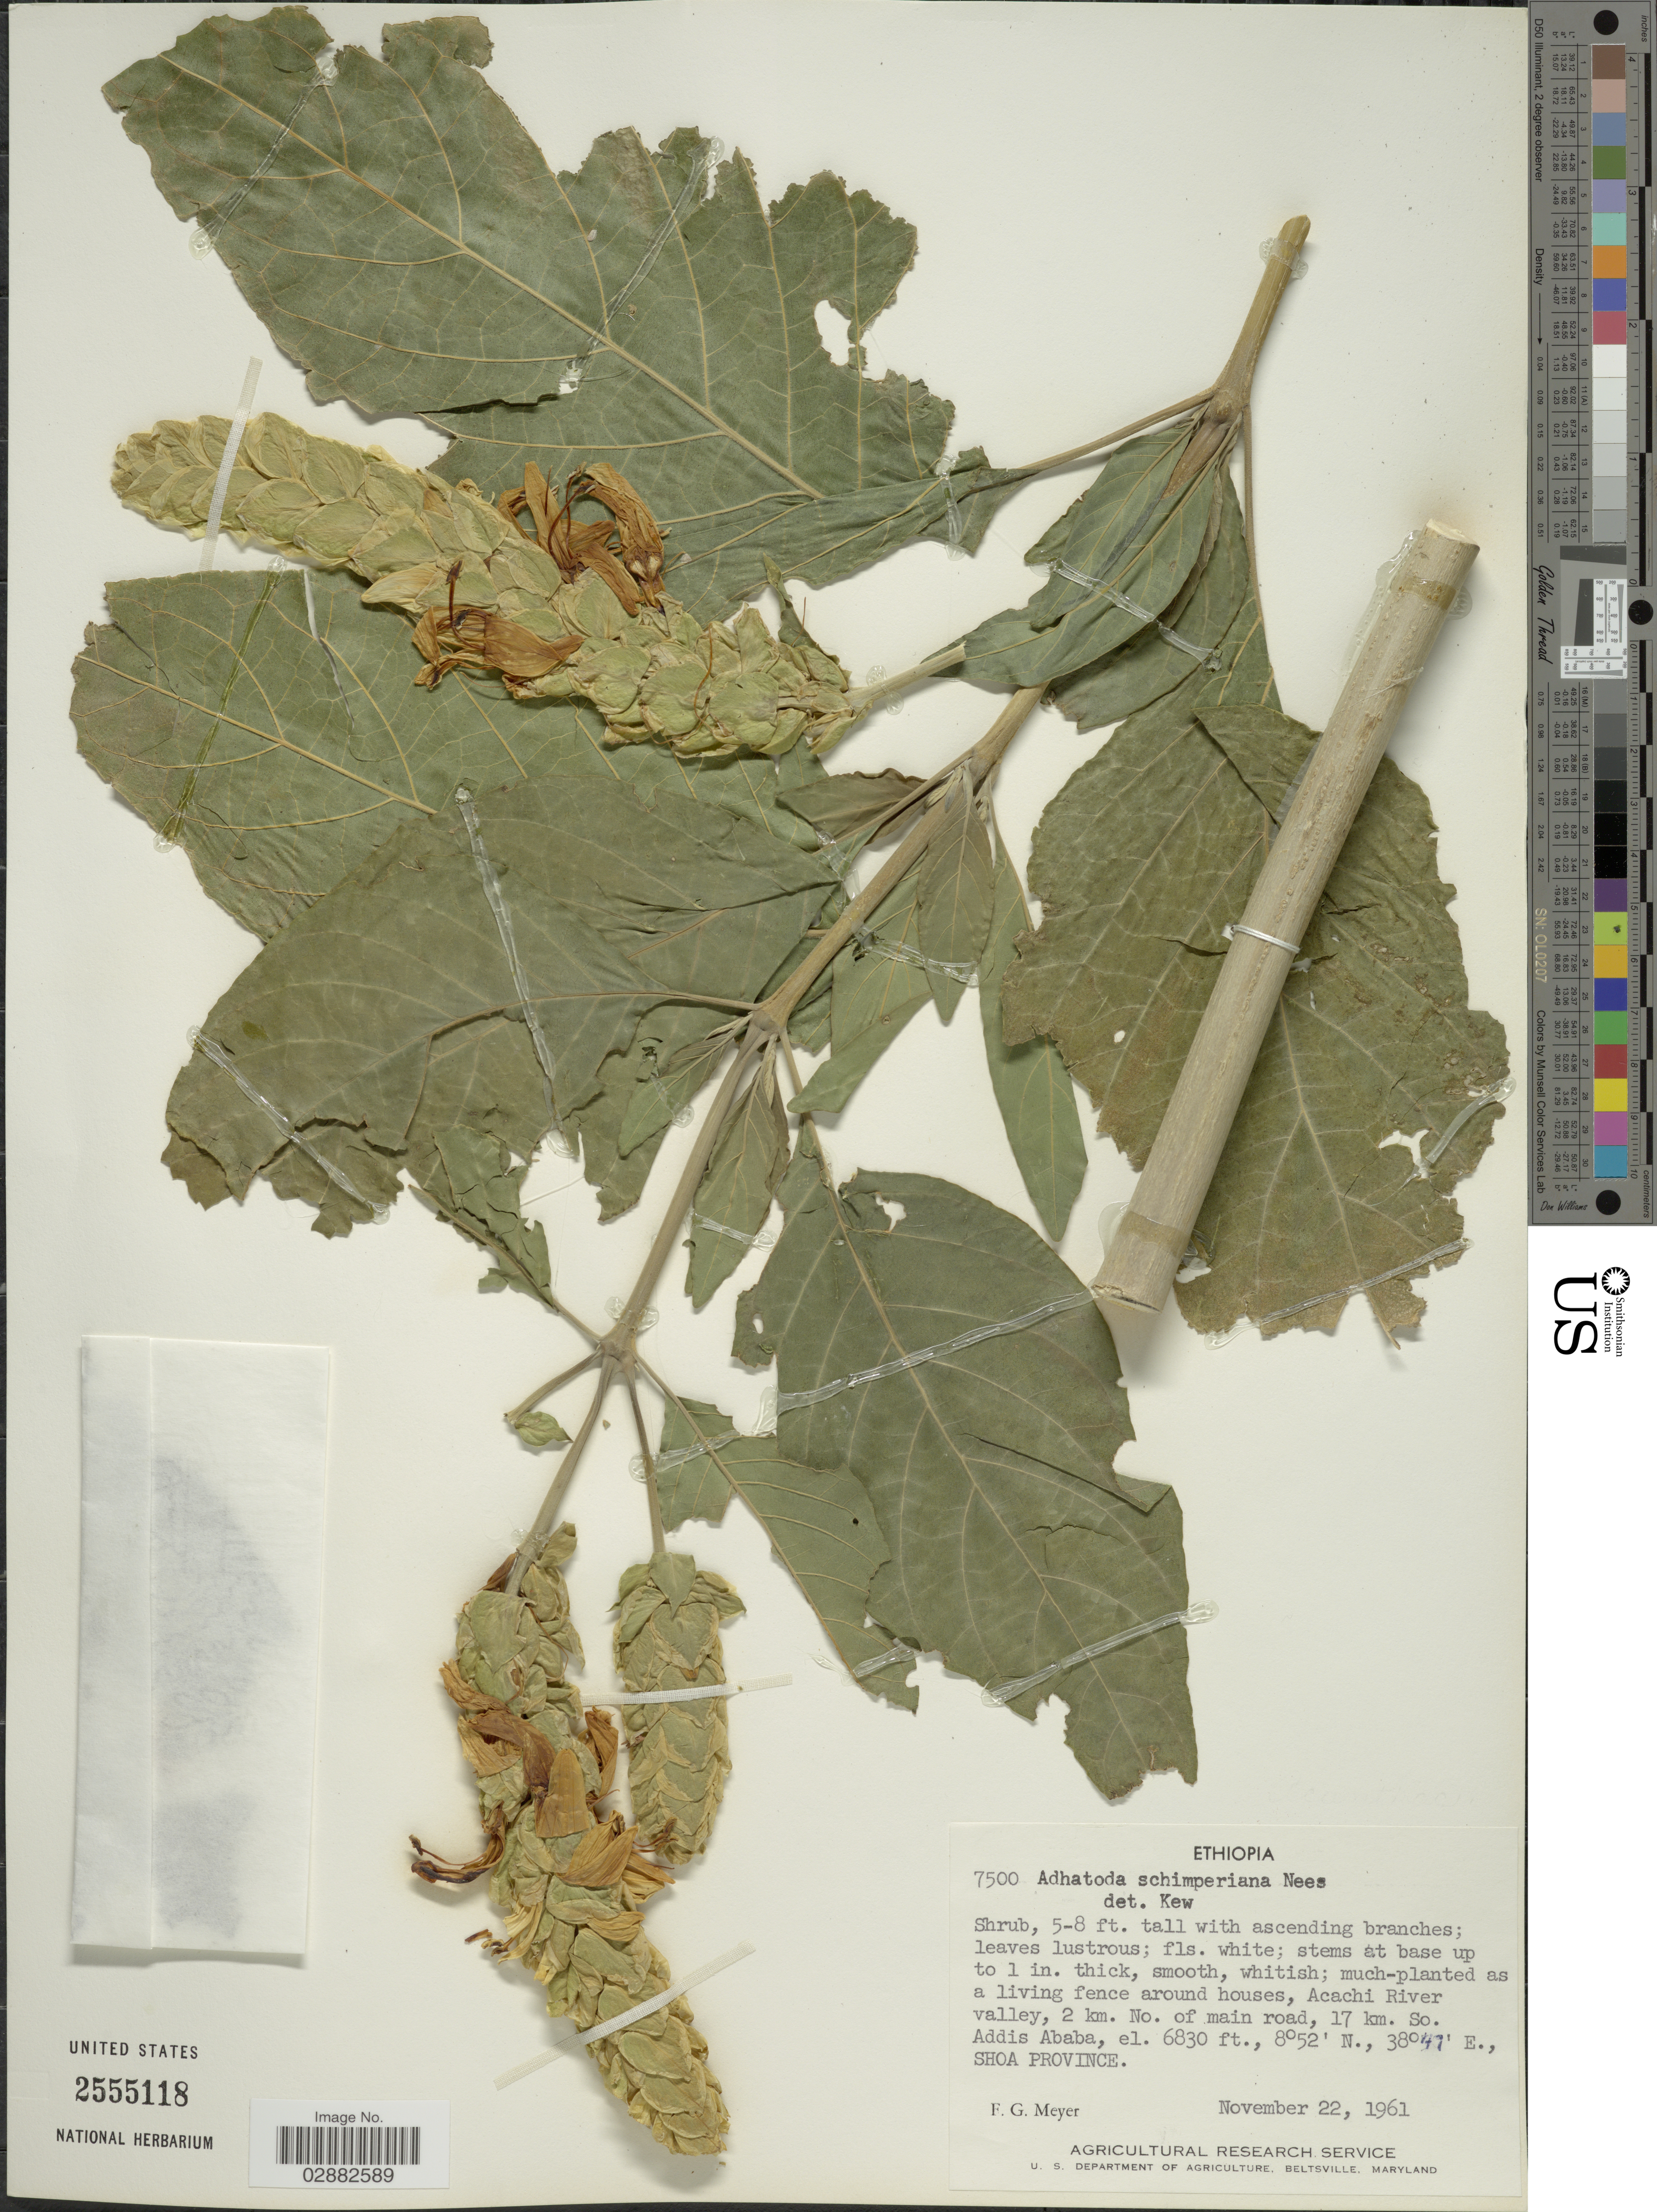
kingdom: Plantae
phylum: Tracheophyta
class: Magnoliopsida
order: Lamiales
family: Acanthaceae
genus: Justicia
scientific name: Justicia schimperiana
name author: (Hochst. ex Nees) T. Anderson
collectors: F. G. Meyer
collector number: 7500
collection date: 1961-11-22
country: Ethiopia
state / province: Addis Ababa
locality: Acachi River valley, 2 km. No. of main road, 17 km. So. Addis Ababa, Shoa Province.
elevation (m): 2082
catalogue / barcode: US 2555118